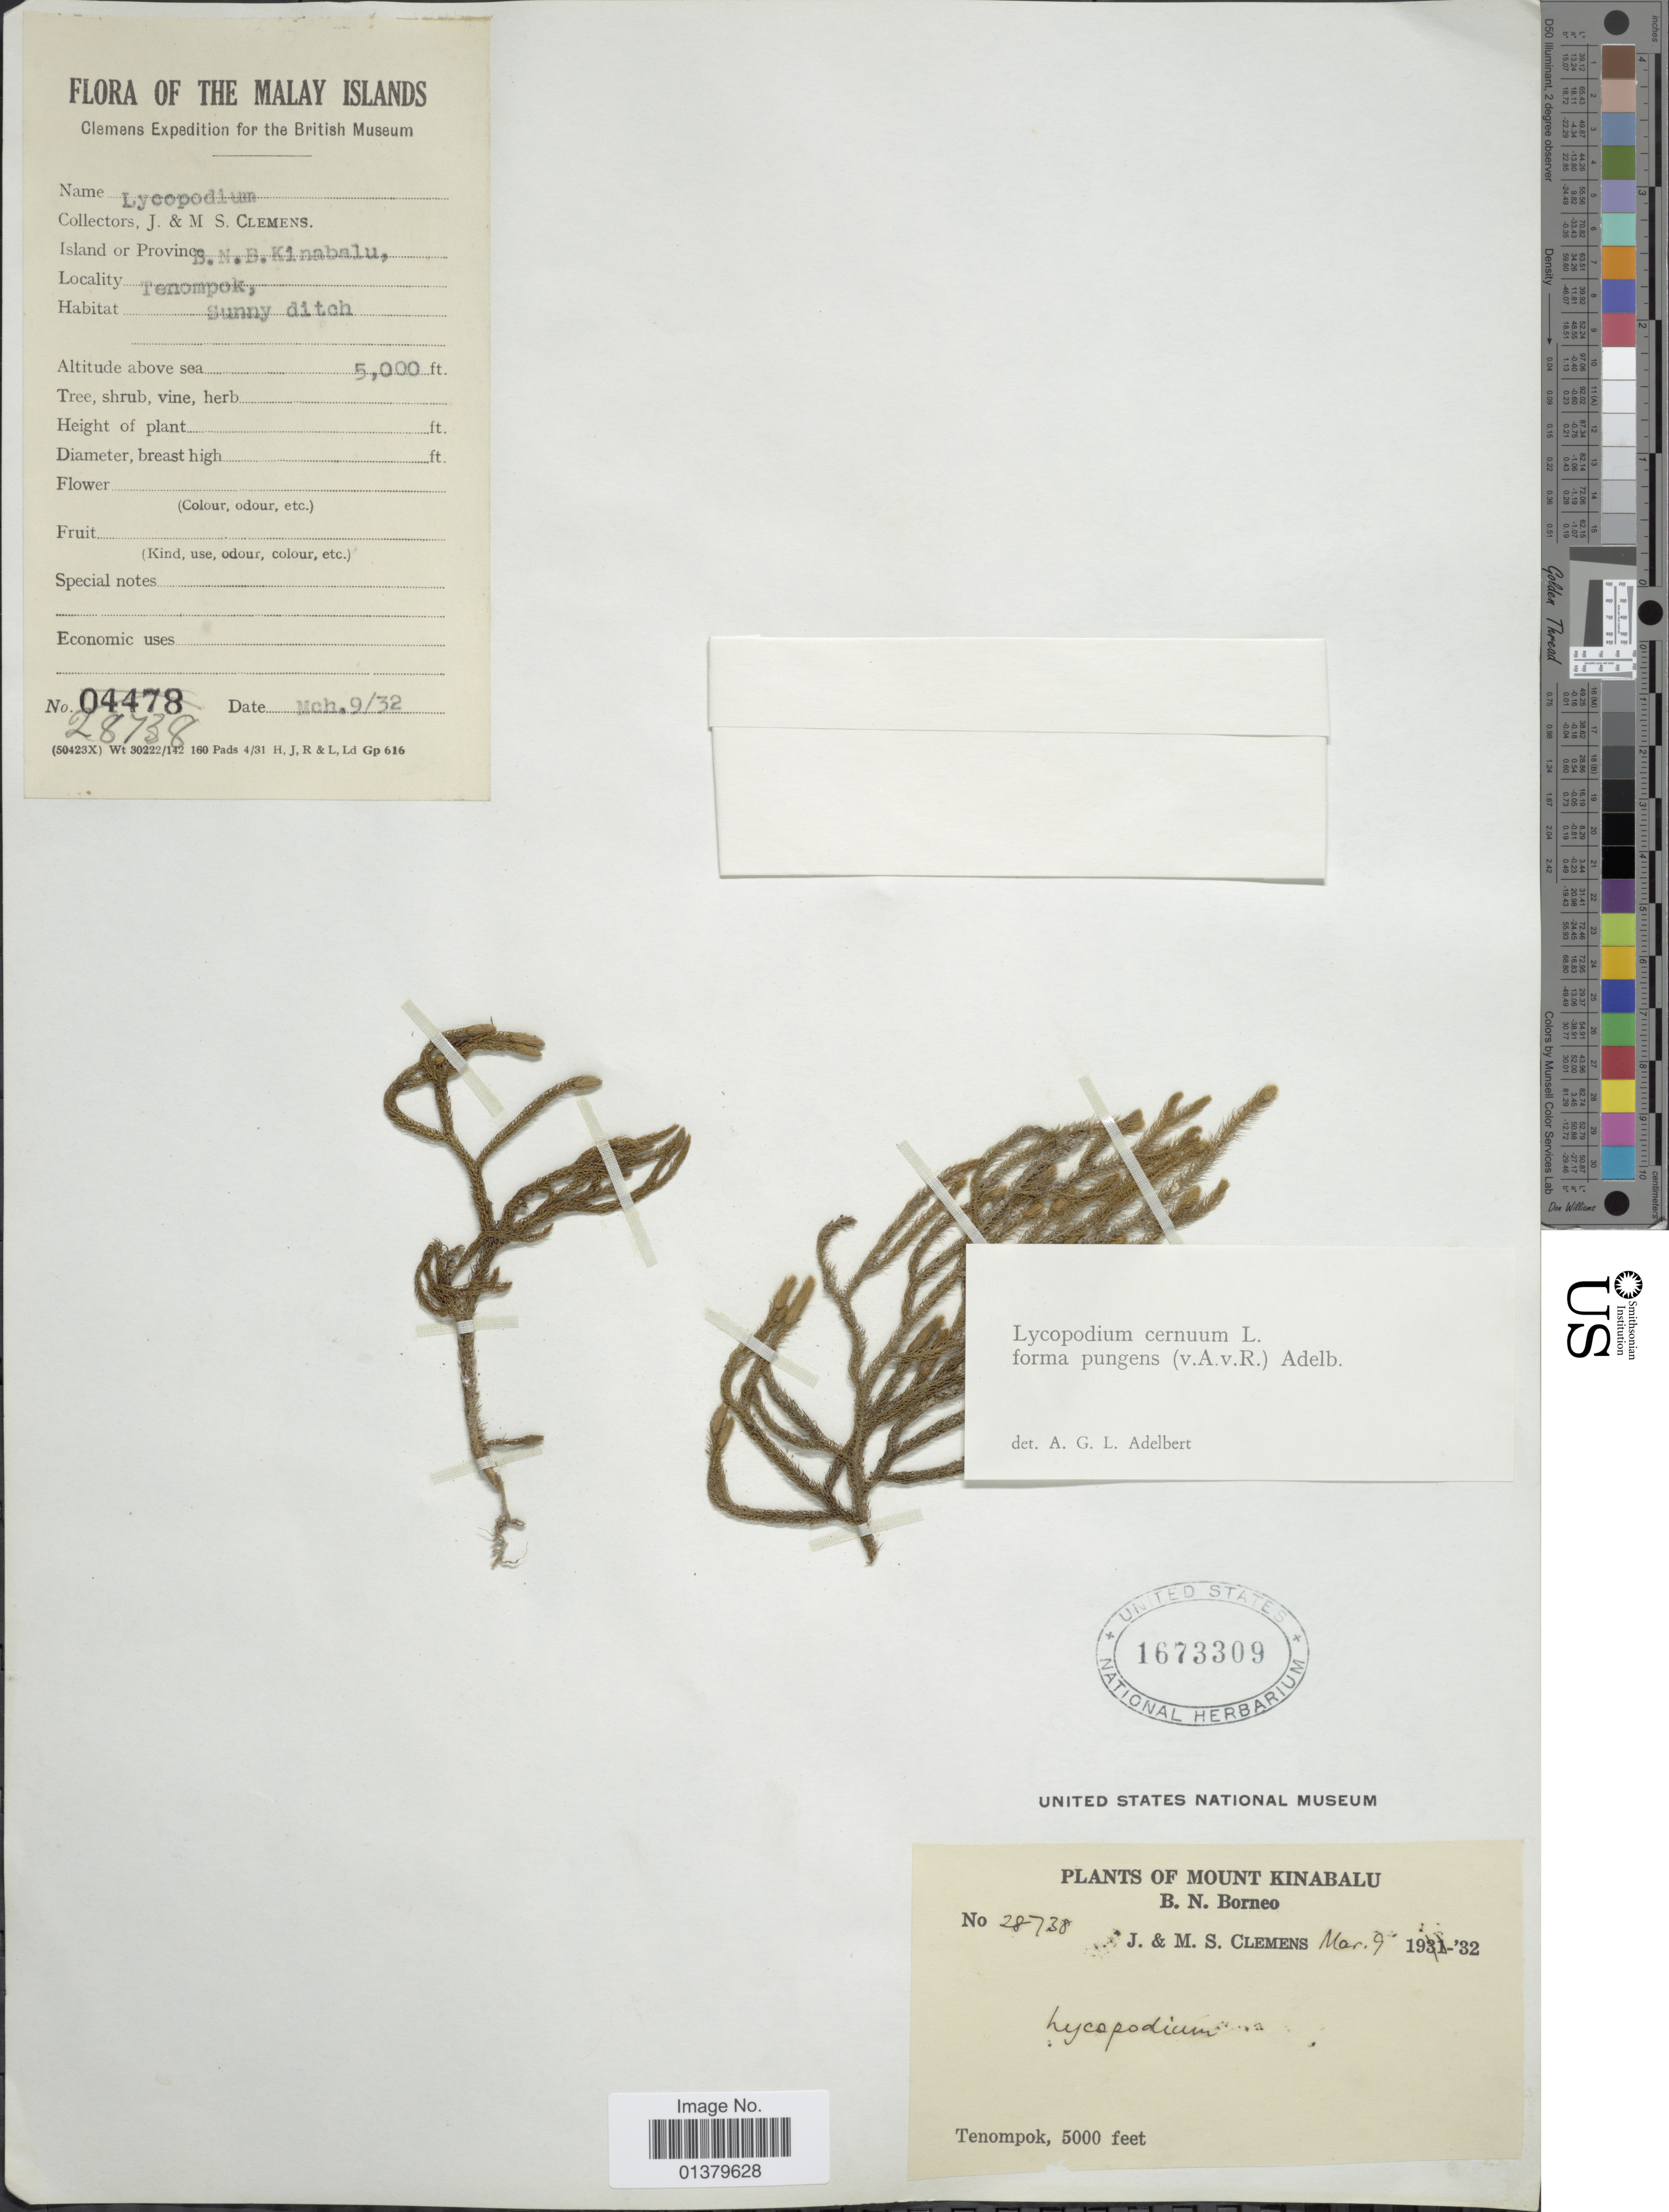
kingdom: Plantae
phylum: Tracheophyta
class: Lycopodiopsida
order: Lycopodiales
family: Lycopodiaceae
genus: Palhinhaea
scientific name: Palhinhaea cernua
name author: (L.) Vasc. & Franco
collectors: J. Clemens & M. S. Clemens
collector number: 28738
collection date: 1932-03-09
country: Malaysia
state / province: Sabah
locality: Mount Kinabalu, B.N. Borneo, Tenompok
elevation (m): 1524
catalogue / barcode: US 1673309